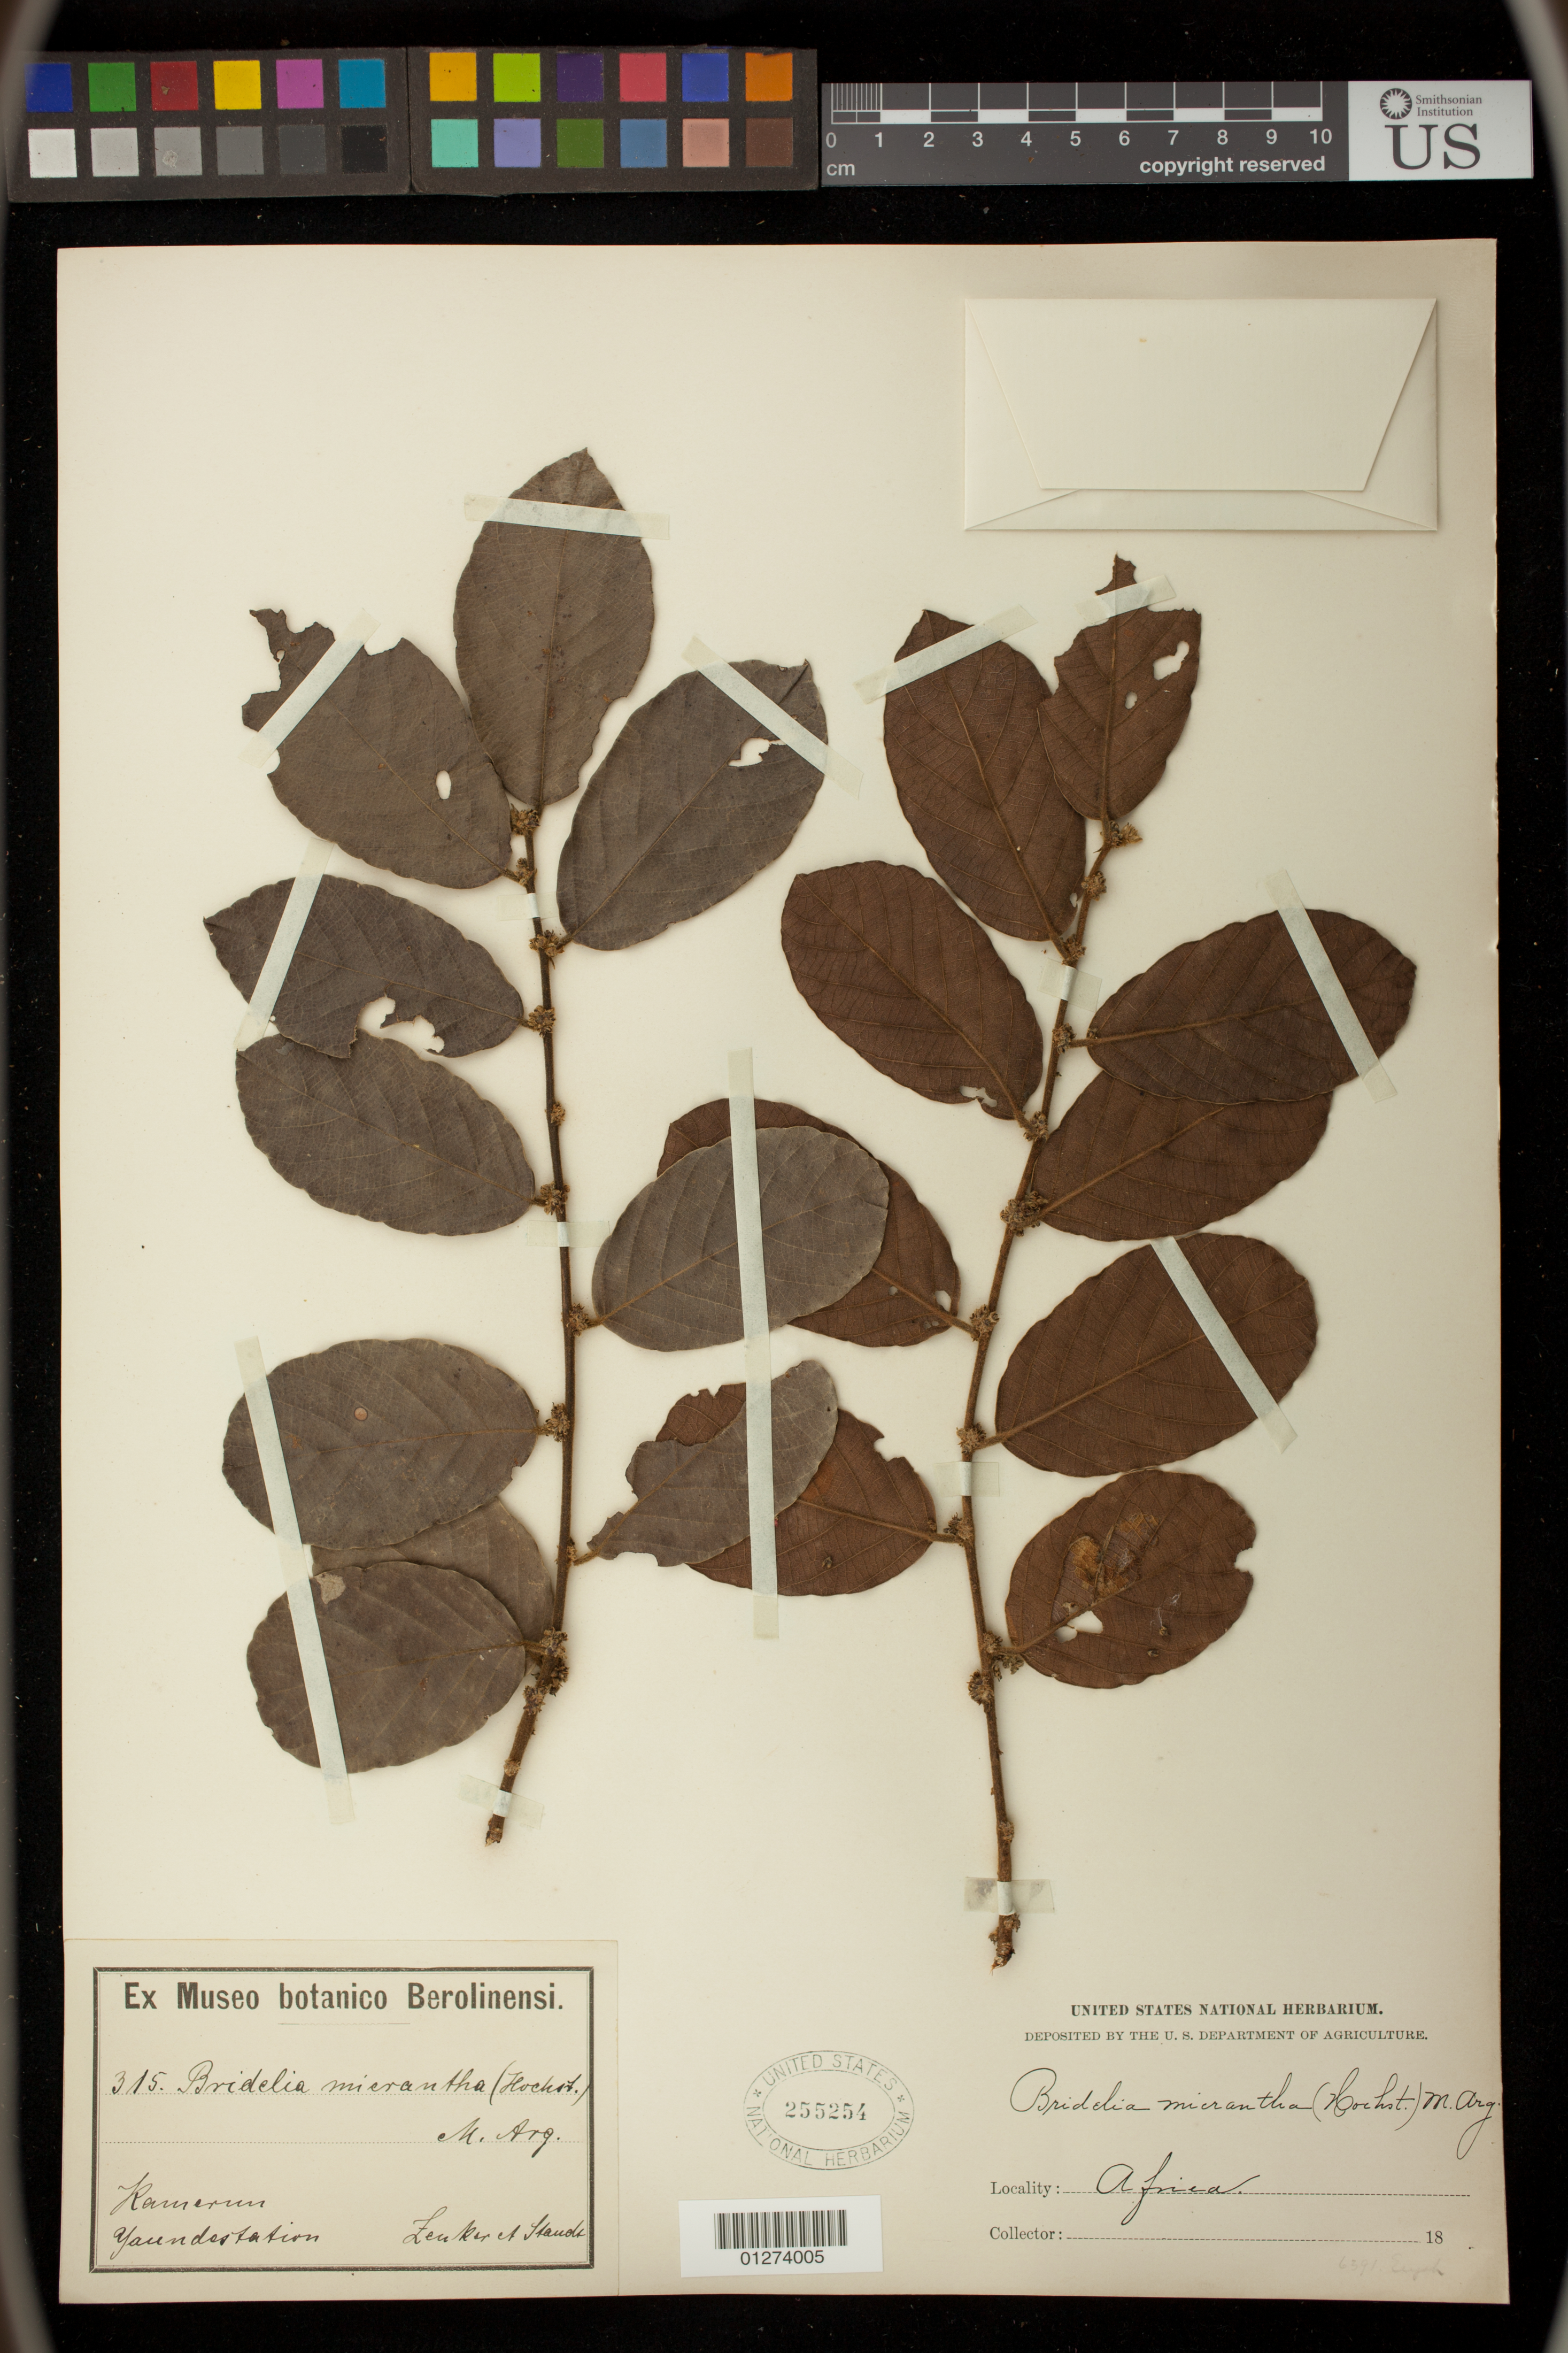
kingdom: Plantae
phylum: Tracheophyta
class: Magnoliopsida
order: Malpighiales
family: Phyllanthaceae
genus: Bridelia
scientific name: Bridelia micrantha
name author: (Hochst.) Baill.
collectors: G. A. Zenker & A. Staudt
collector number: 315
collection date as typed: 18--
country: Cameroon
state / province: Centre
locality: Kamerun, Yaunde Station [Yaounde], Africa.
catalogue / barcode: US 255254